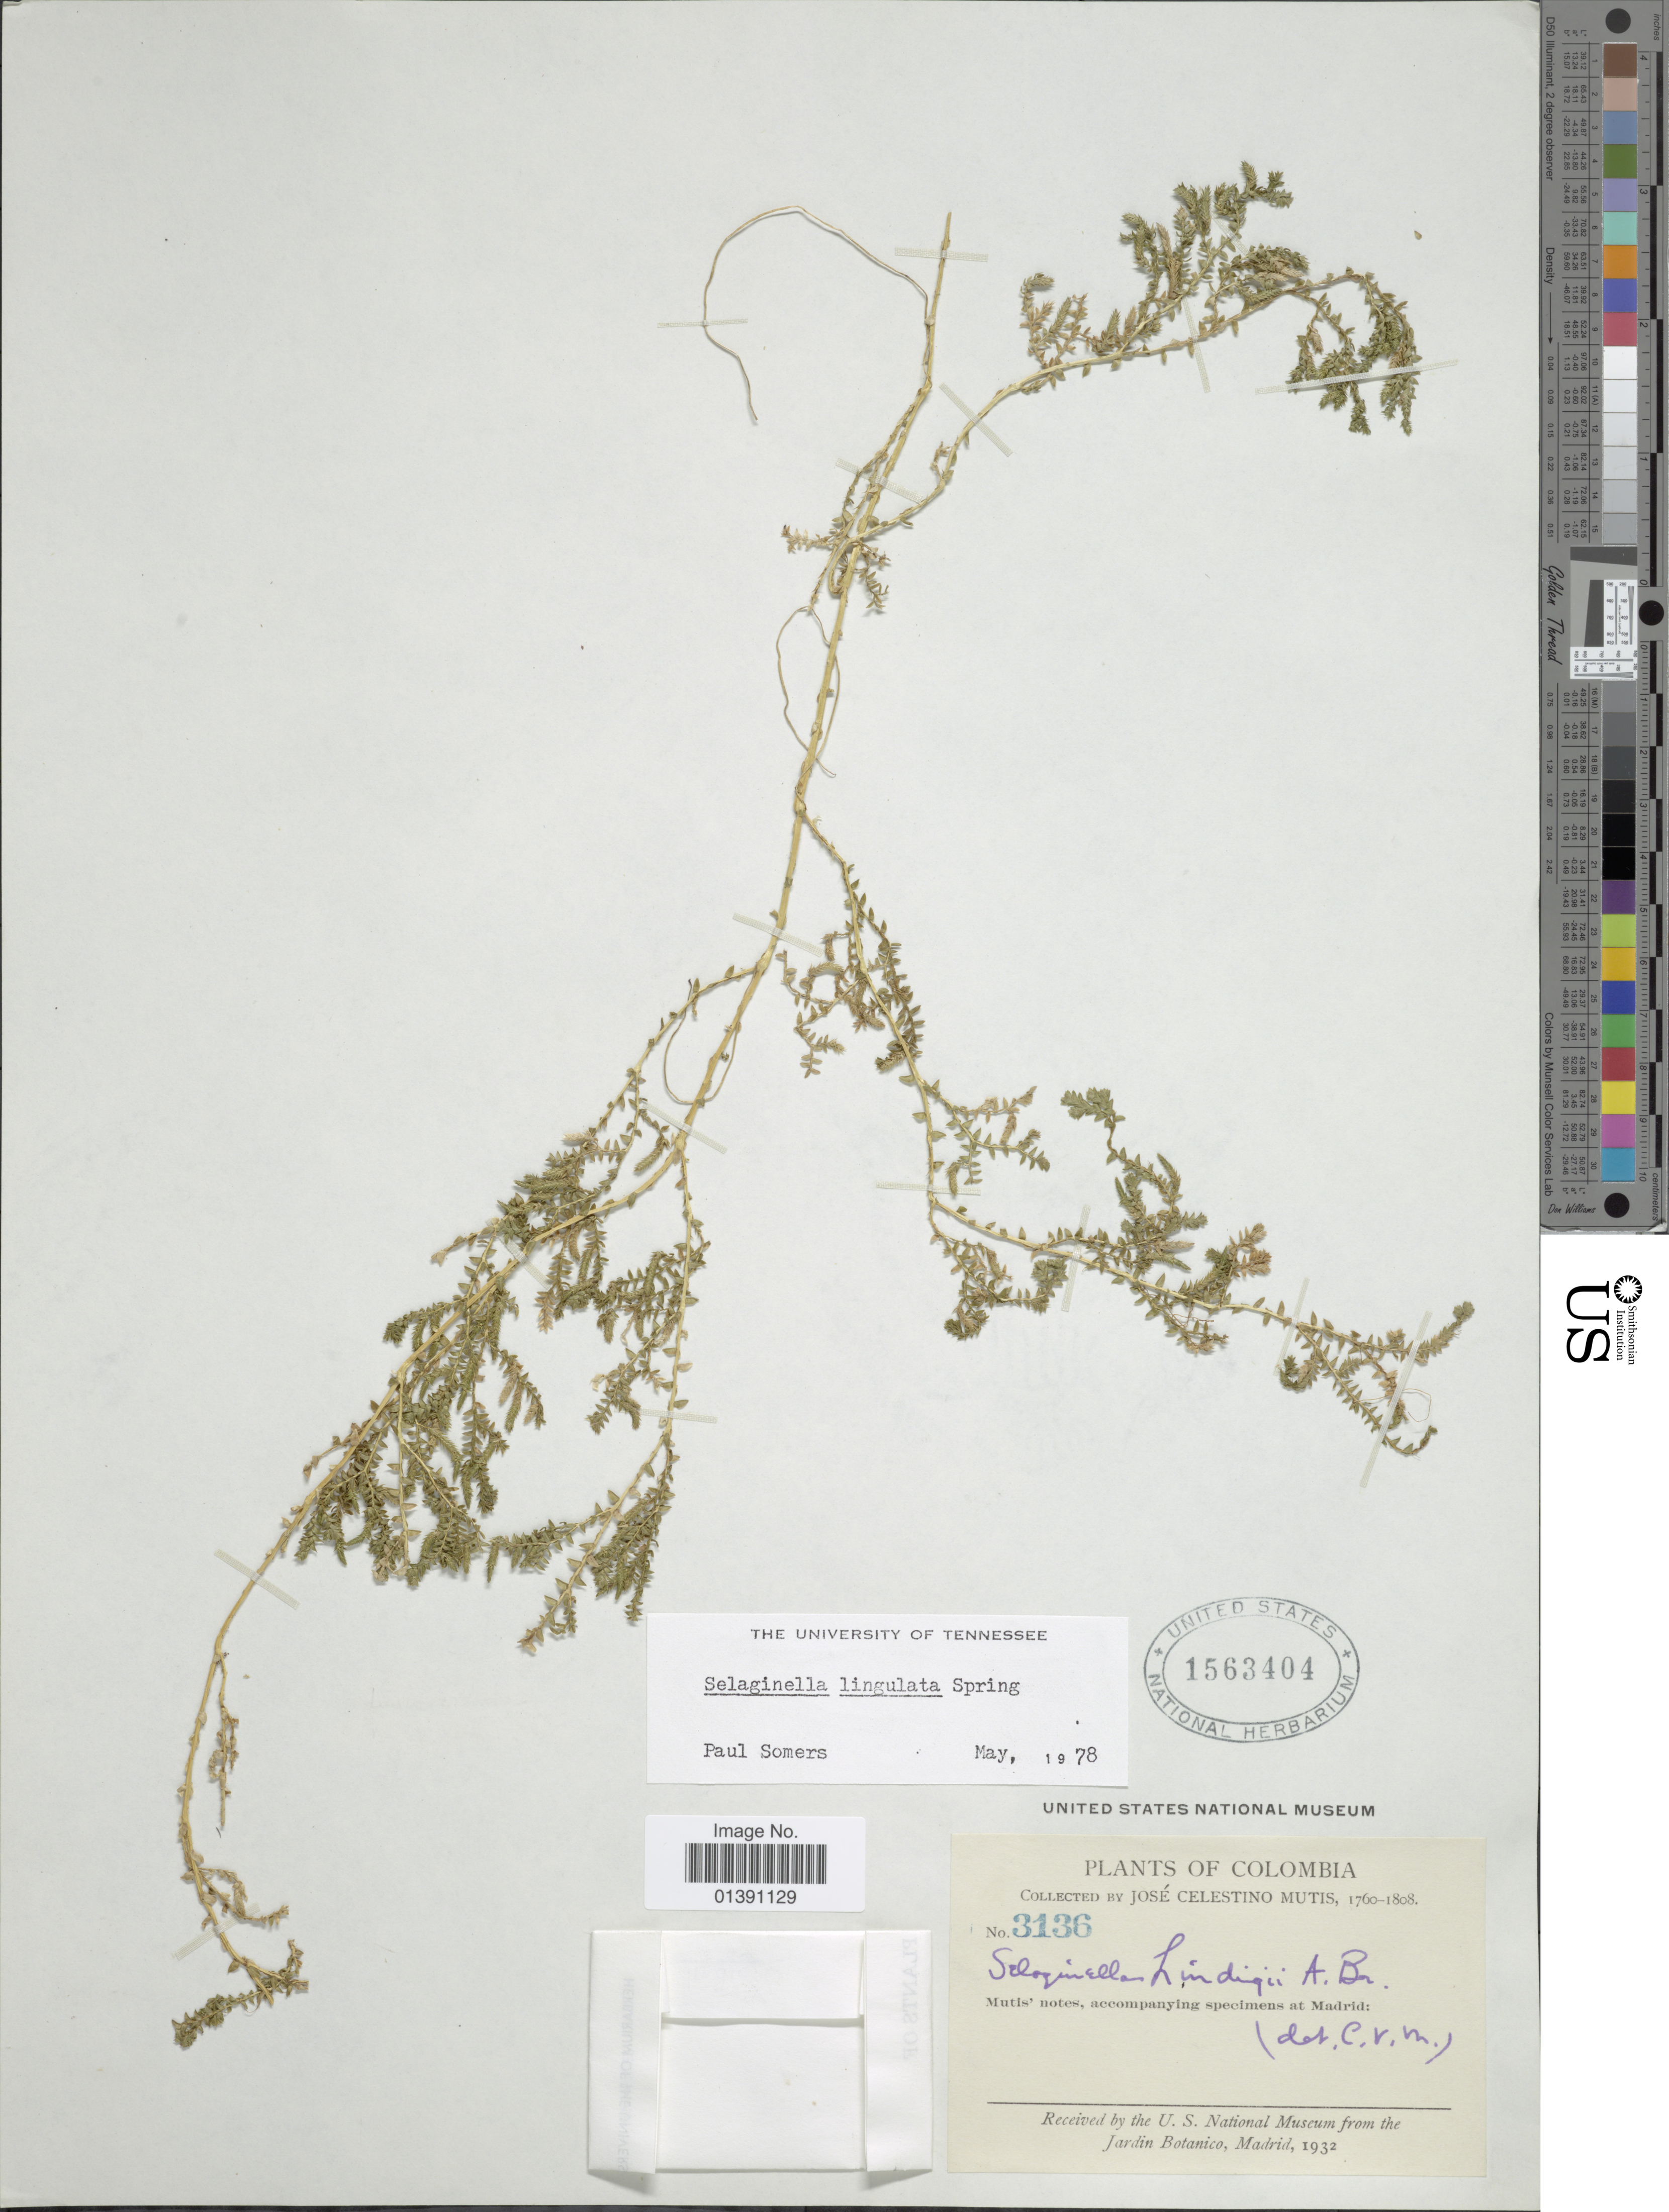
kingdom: Plantae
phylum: Tracheophyta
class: Lycopodiopsida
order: Selaginellales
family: Selaginellaceae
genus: Selaginella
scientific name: Selaginella lingulata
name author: Spring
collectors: J. C. B. Mutis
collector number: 3136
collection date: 1760/1808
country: Colombia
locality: Mutis' notes, accompanying specimens at Madrid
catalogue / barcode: US 1563404